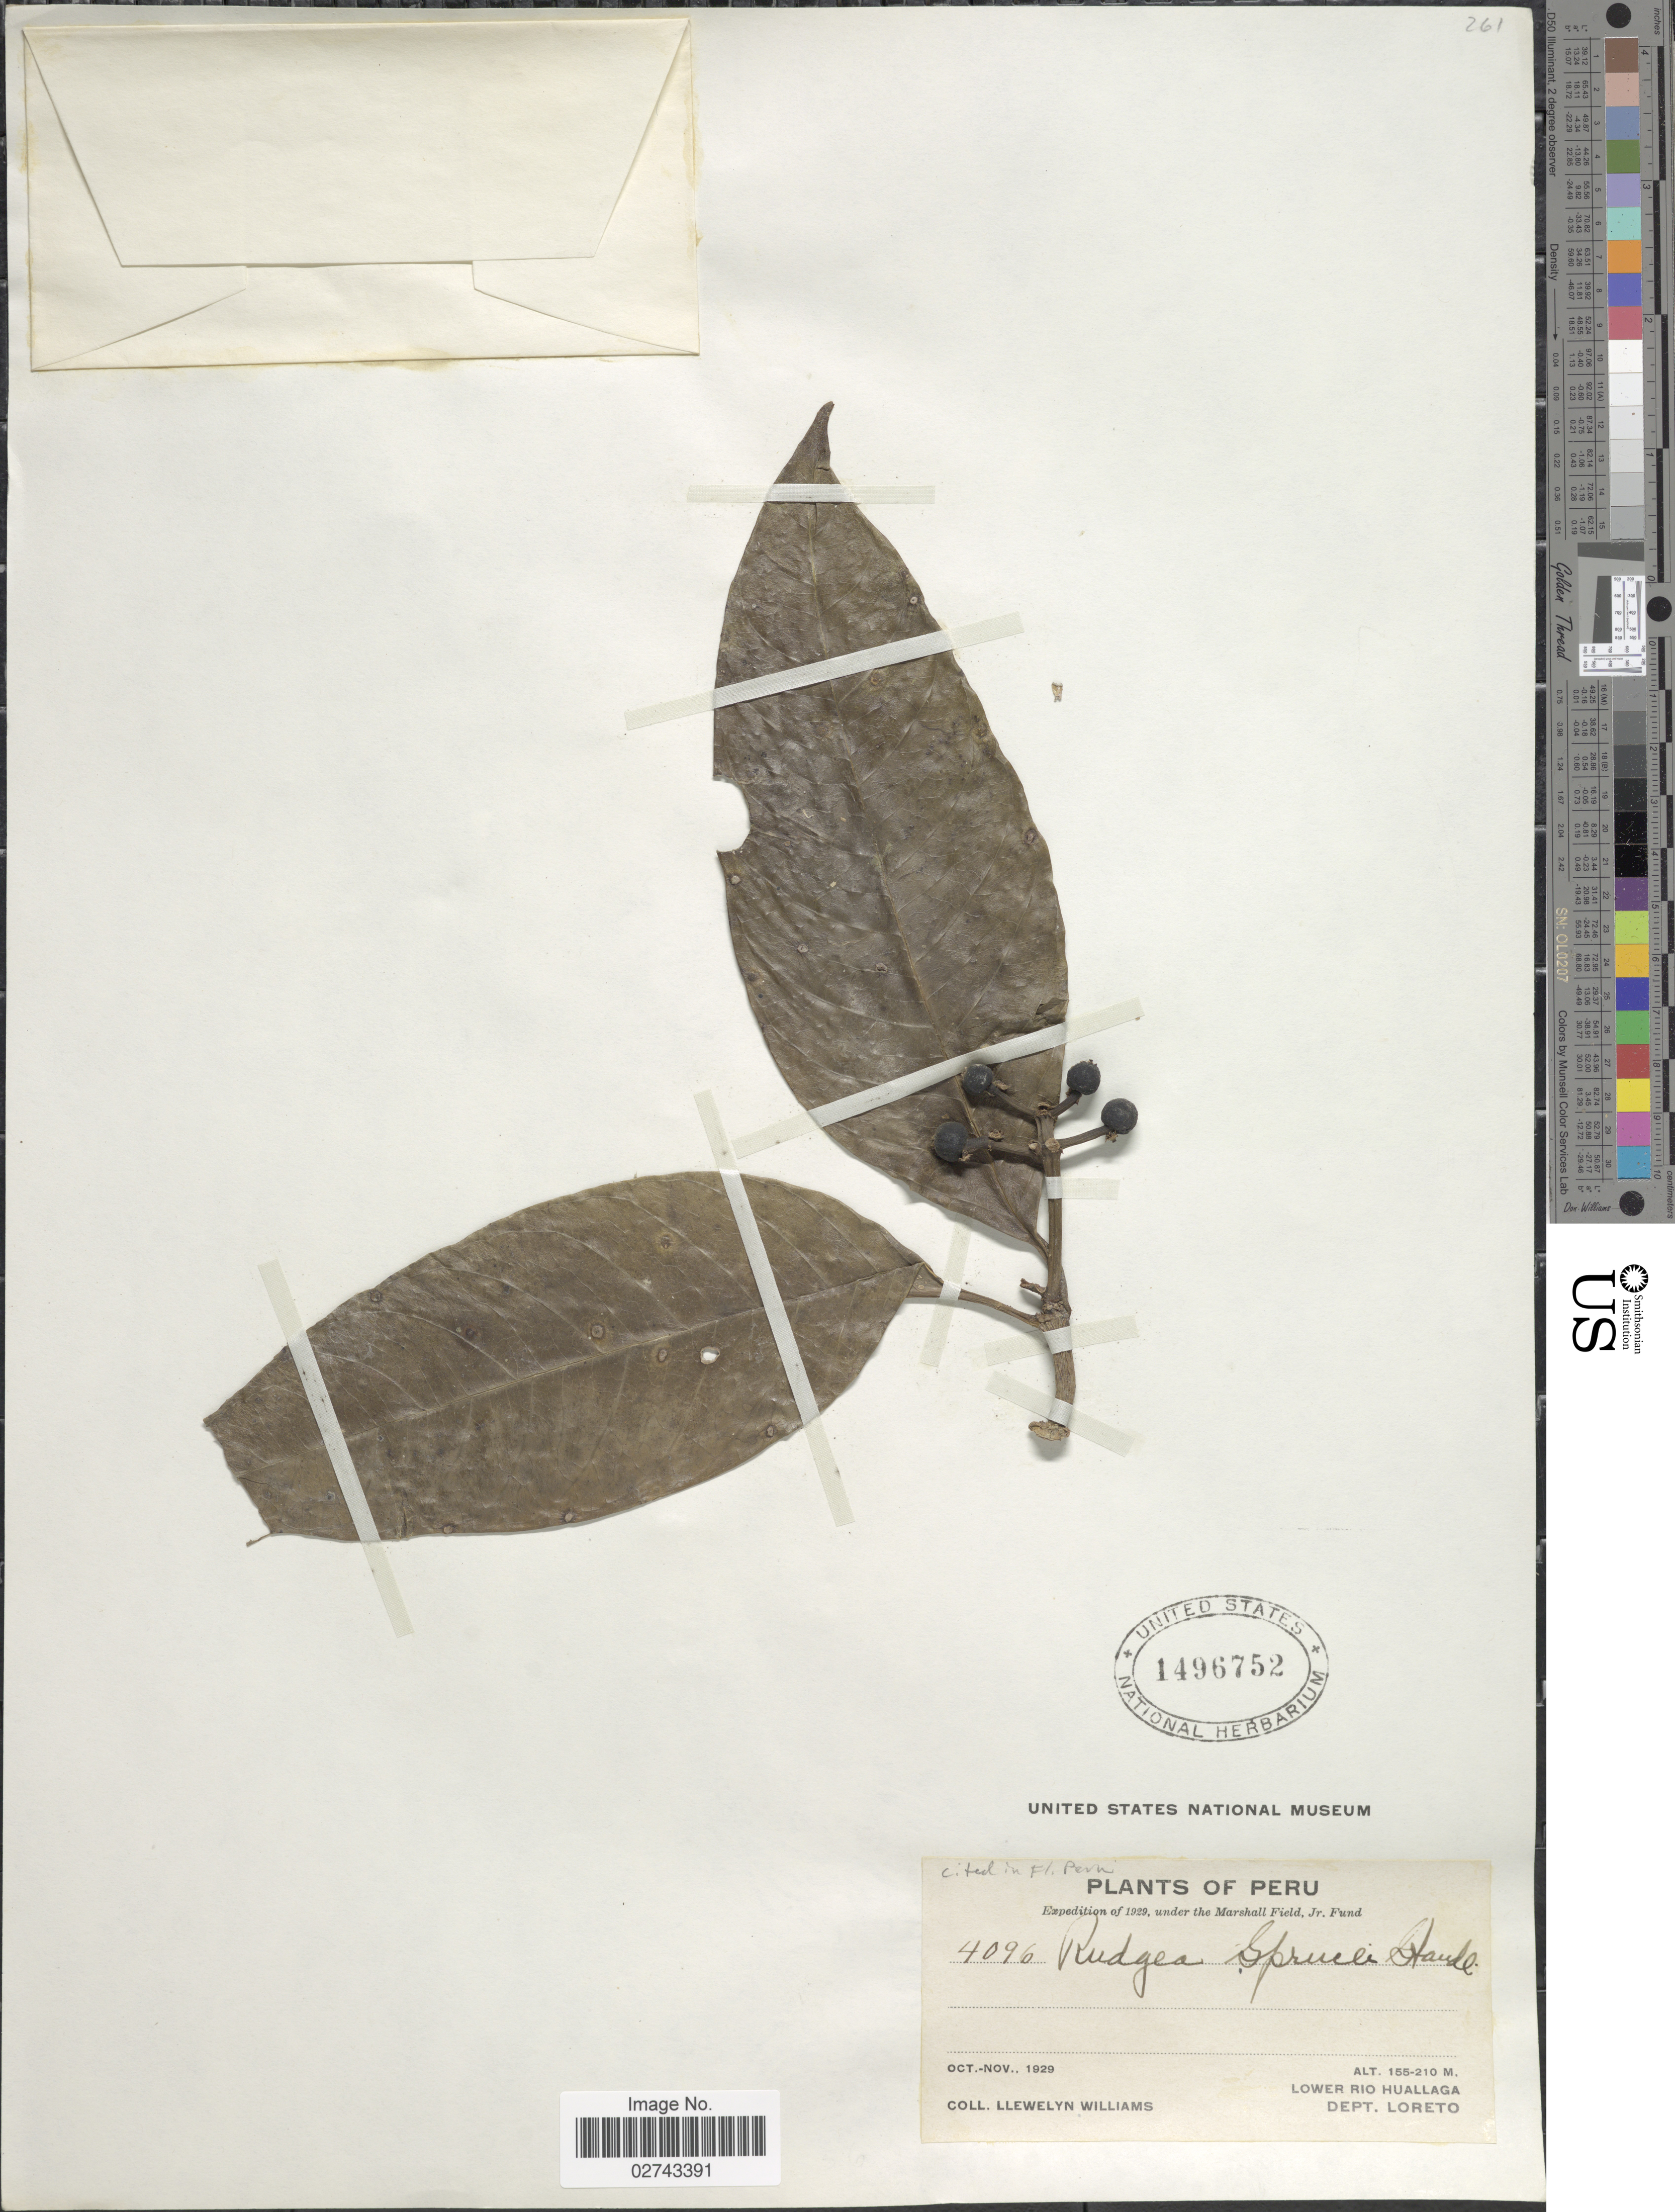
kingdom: Plantae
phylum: Tracheophyta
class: Magnoliopsida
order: Gentianales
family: Rubiaceae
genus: Rudgea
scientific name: Rudgea sprucei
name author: Standl.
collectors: Ll. Williams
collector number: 4096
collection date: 1929-10/1929-11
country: Peru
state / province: Loreto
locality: Lower Rio Huallaga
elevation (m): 155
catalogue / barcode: US 1496752